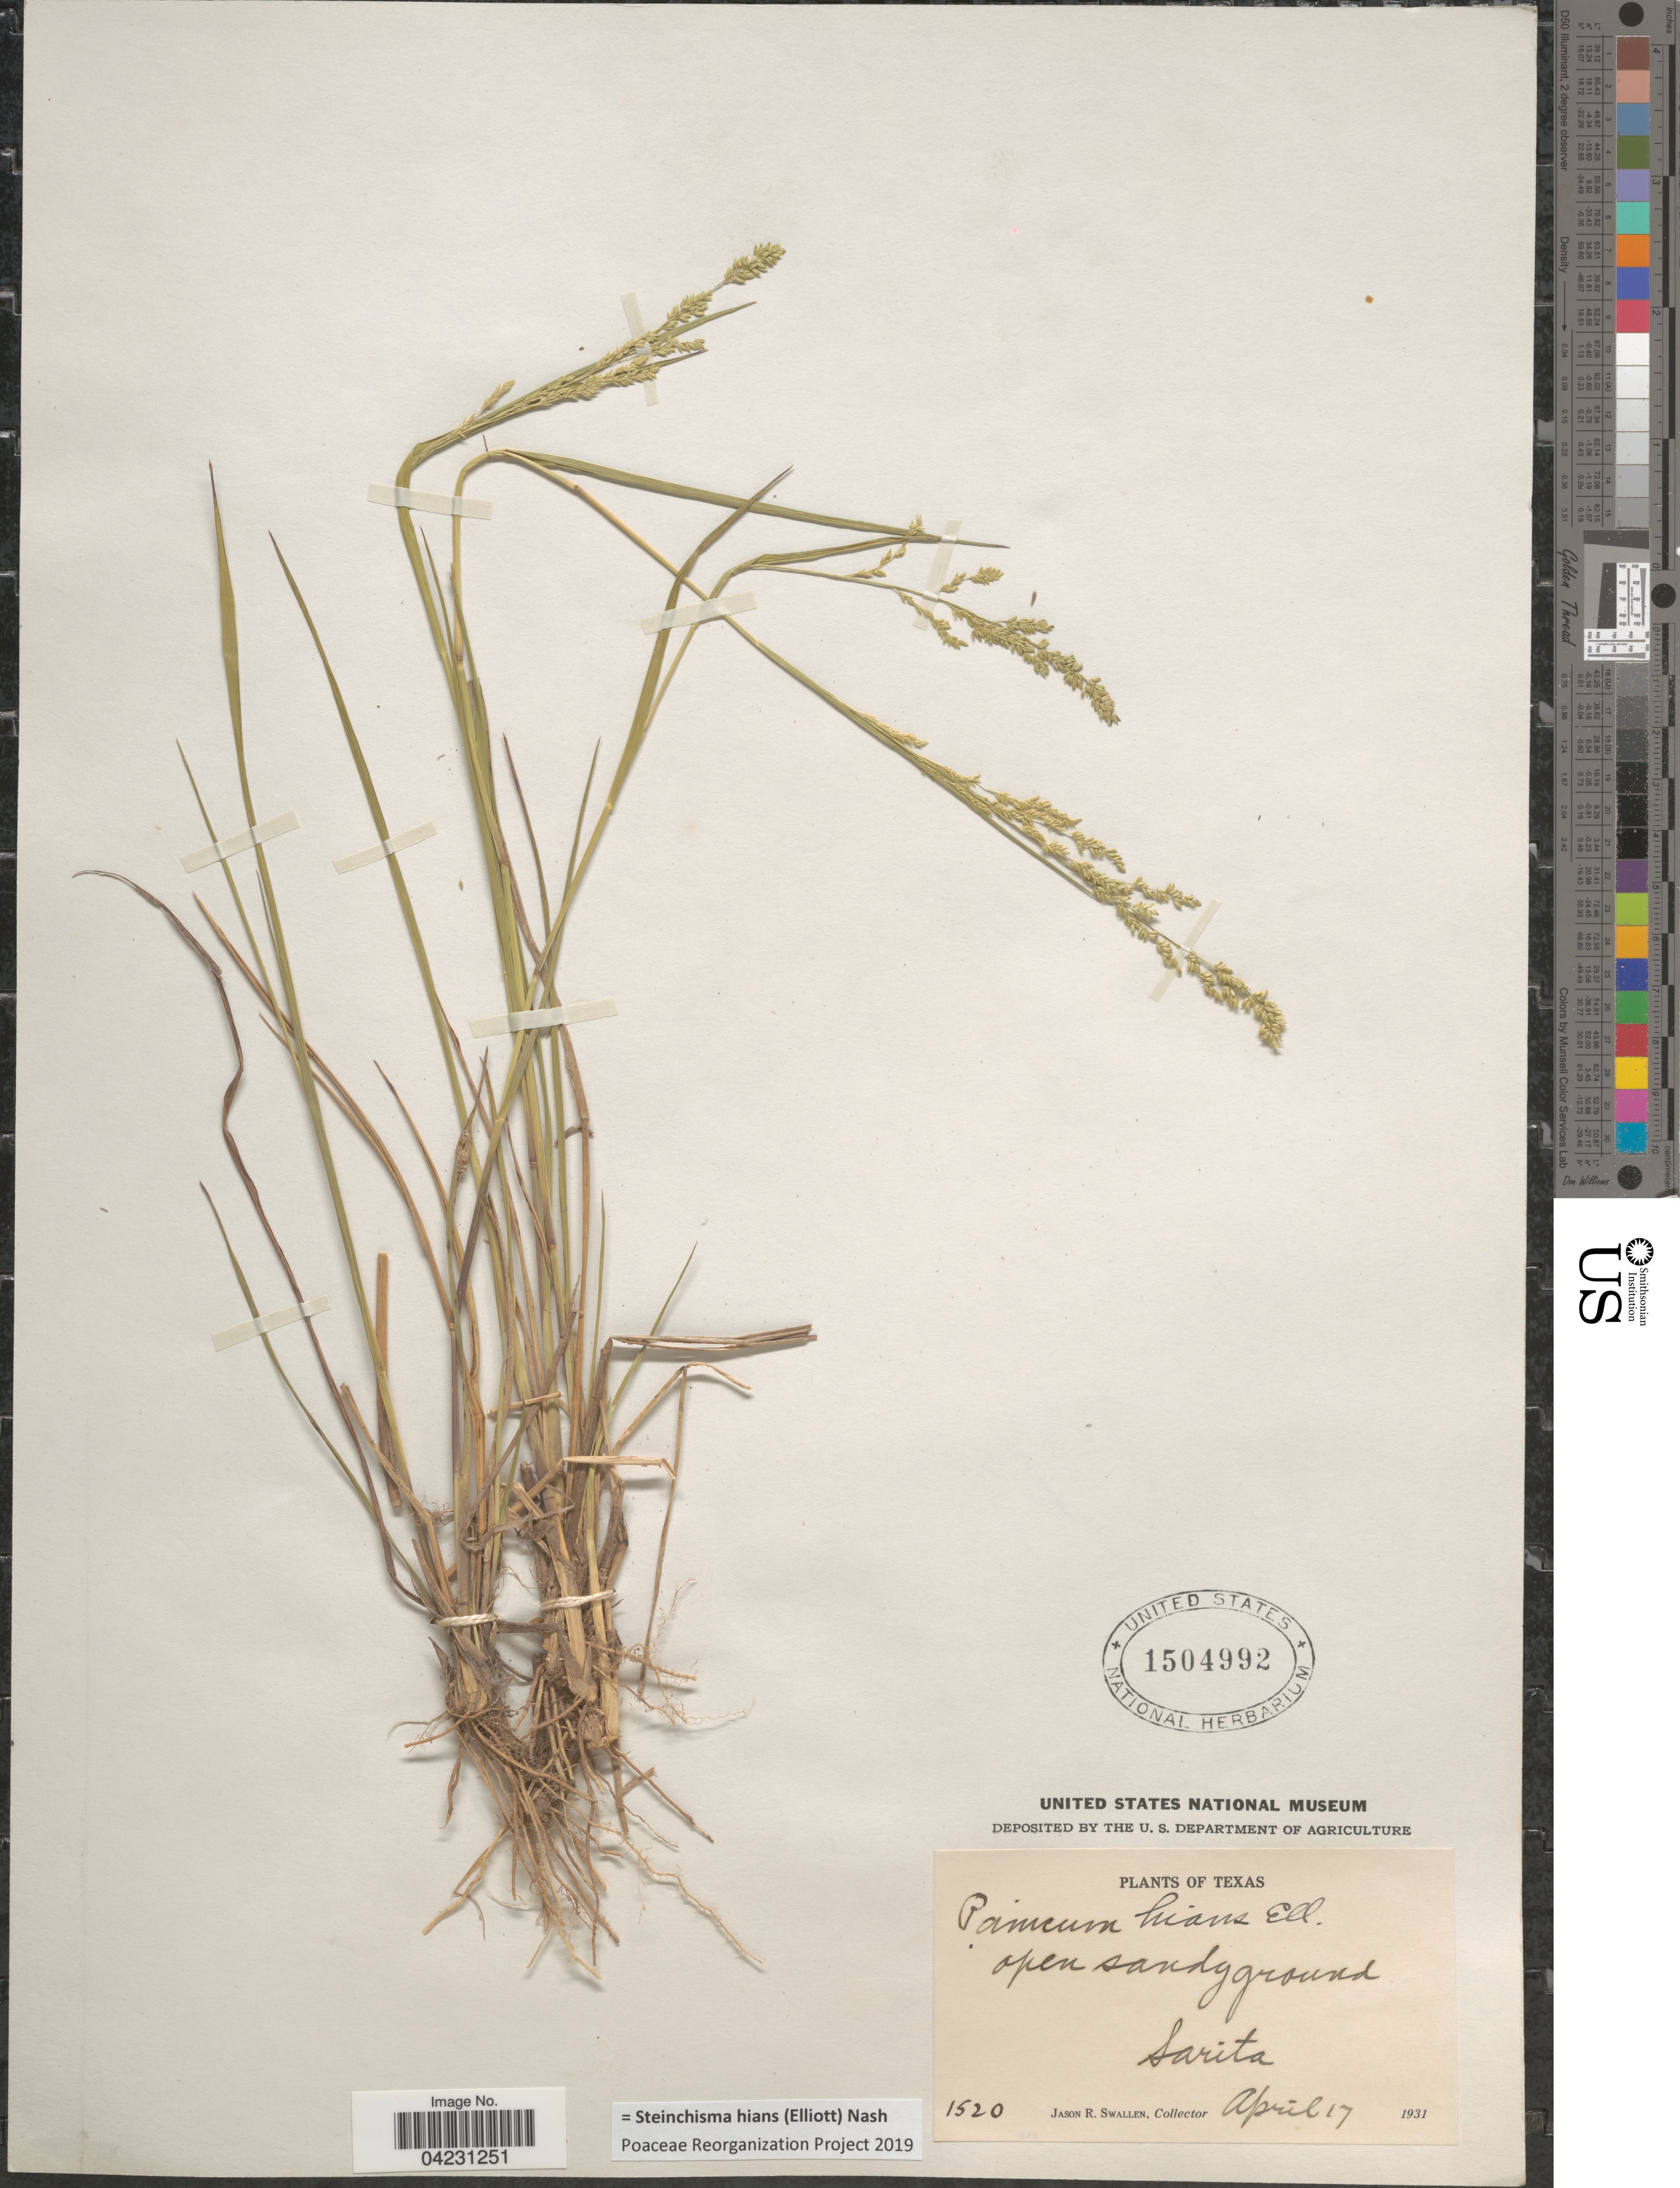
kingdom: Plantae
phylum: Tracheophyta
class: Liliopsida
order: Poales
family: Poaceae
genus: Steinchisma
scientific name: Steinchisma hians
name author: (Elliott) Nash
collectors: J. R. Swallen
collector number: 1520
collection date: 1931-04-17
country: United States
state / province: Texas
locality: Open sandy ground Sarita.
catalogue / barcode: US 1504992